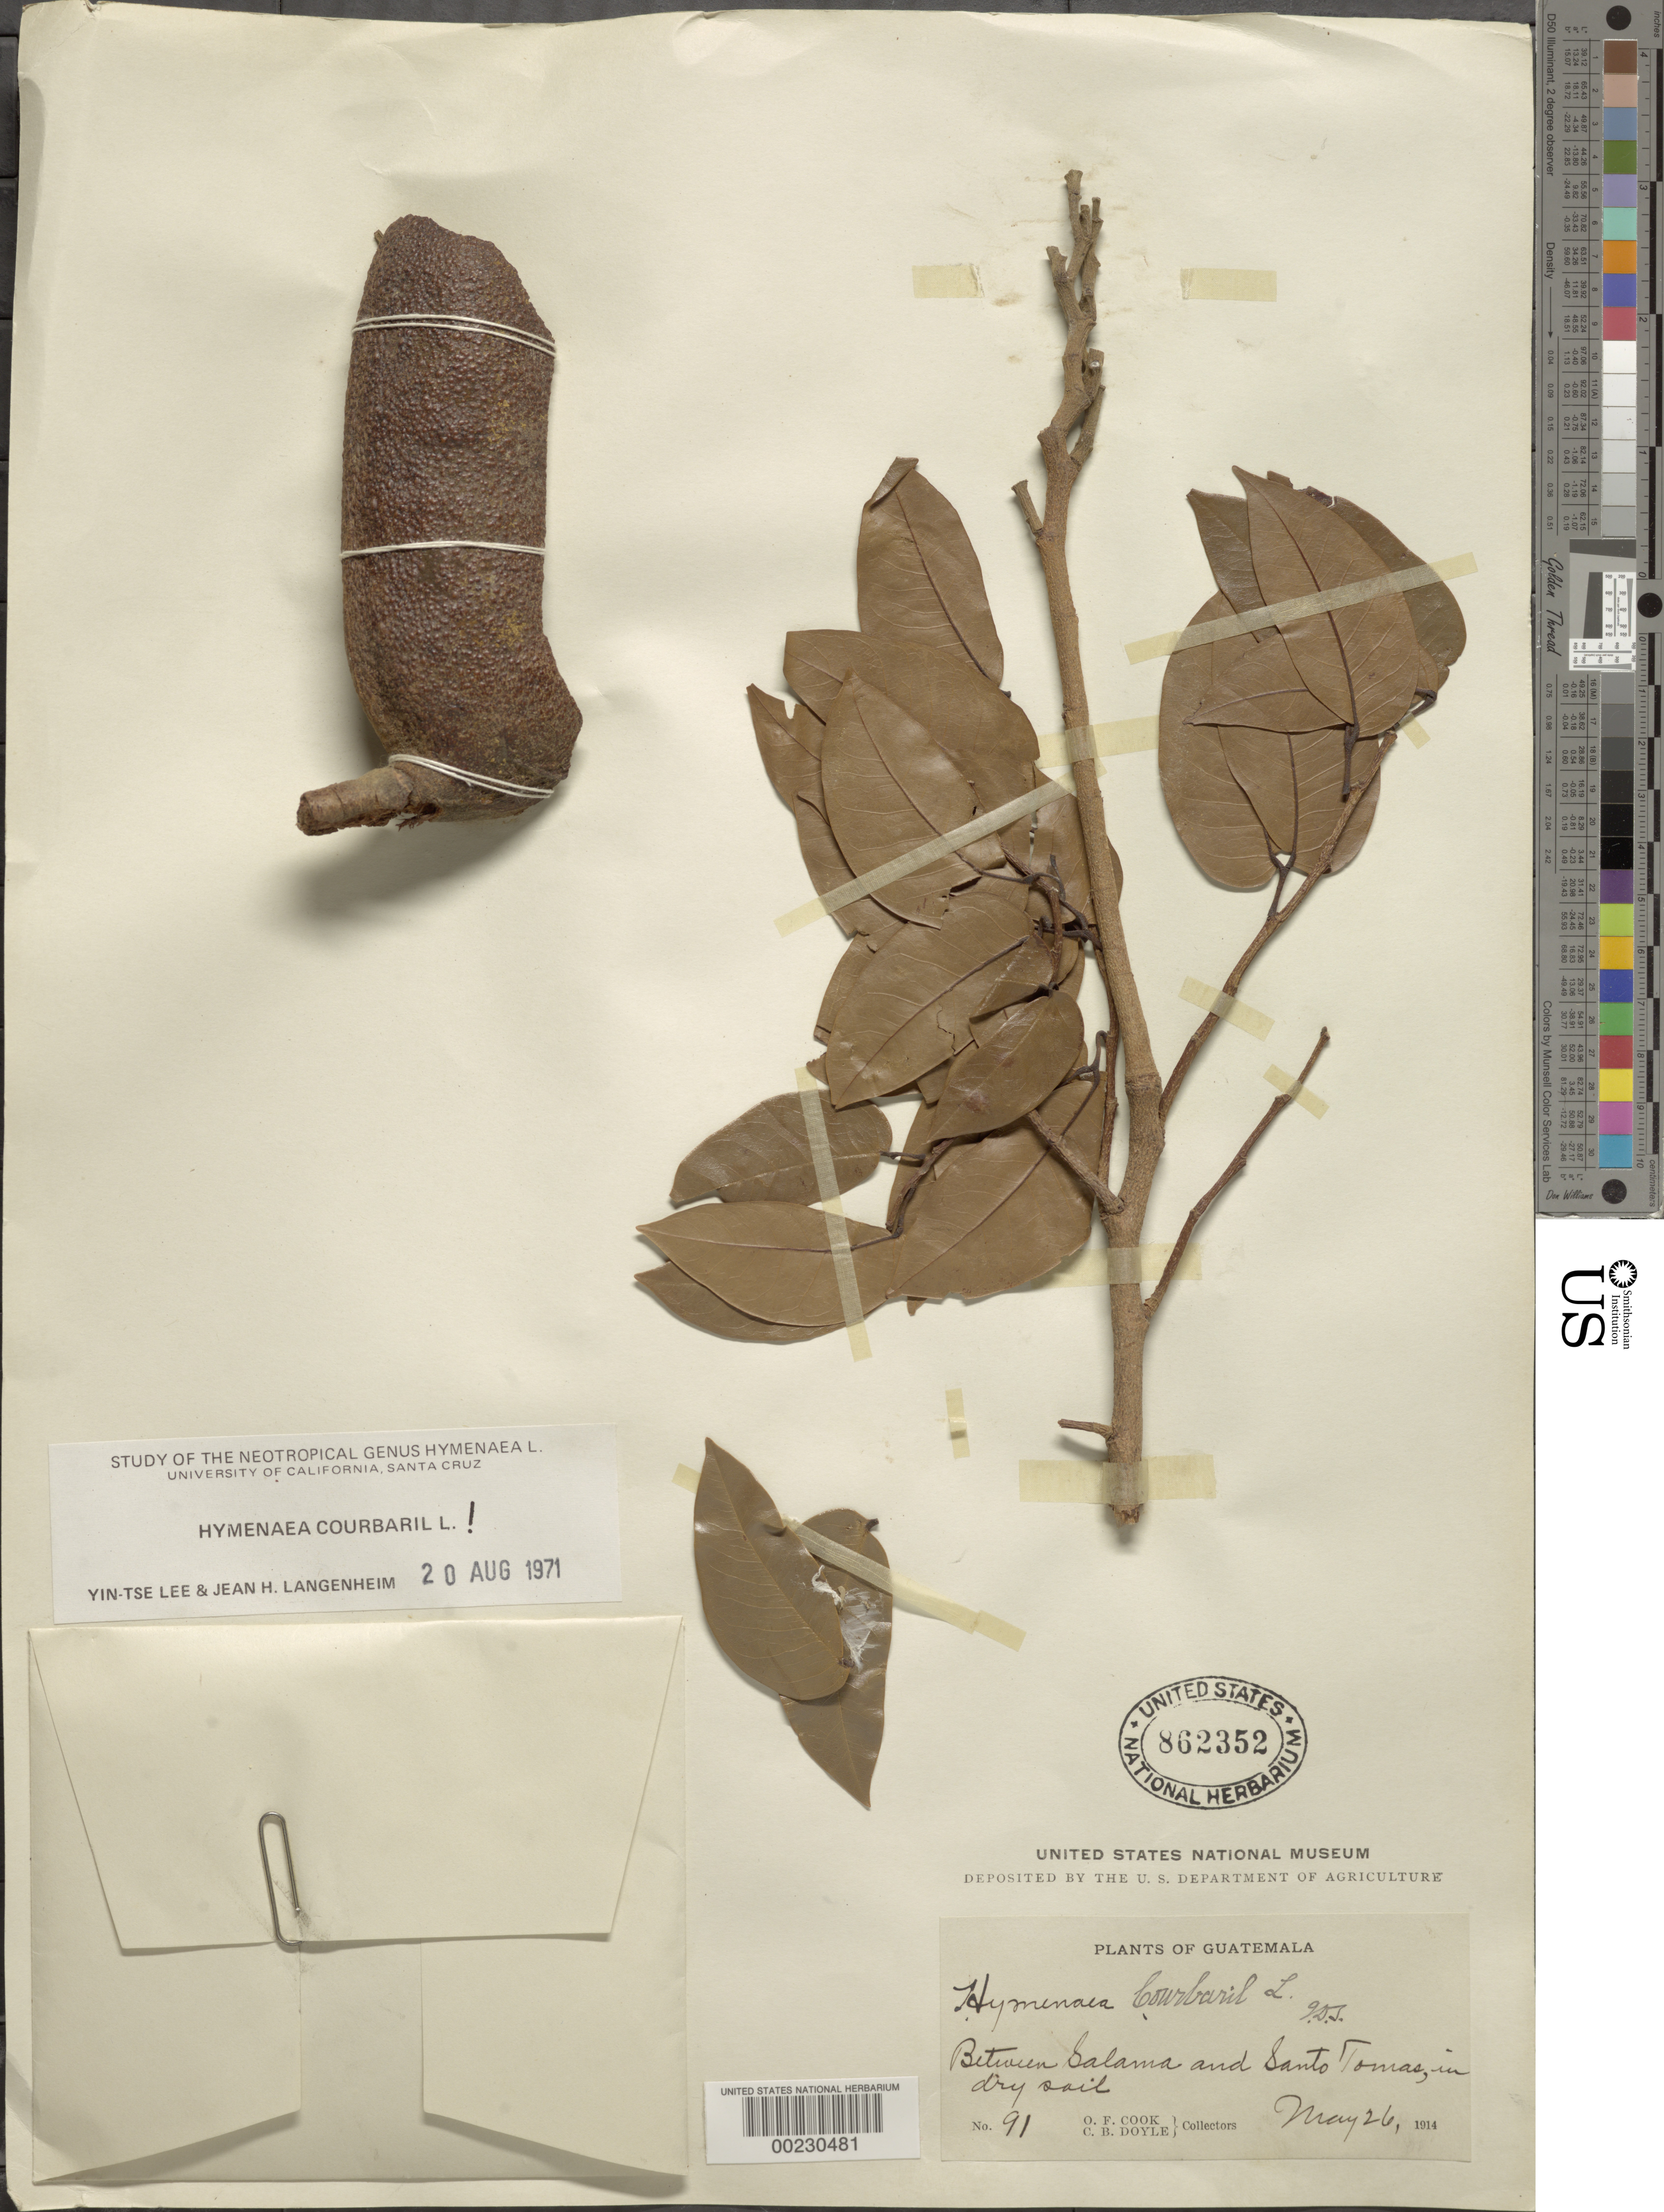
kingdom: Plantae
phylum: Tracheophyta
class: Magnoliopsida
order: Fabales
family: Fabaceae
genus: Hymenaea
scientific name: Hymenaea courbaril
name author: L.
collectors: O. F. Cook & C. Doyle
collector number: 91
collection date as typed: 26 May 1914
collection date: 1914-05-26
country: Guatemala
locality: Between galama and Santo Tomas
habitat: Dry soil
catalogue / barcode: US 862352